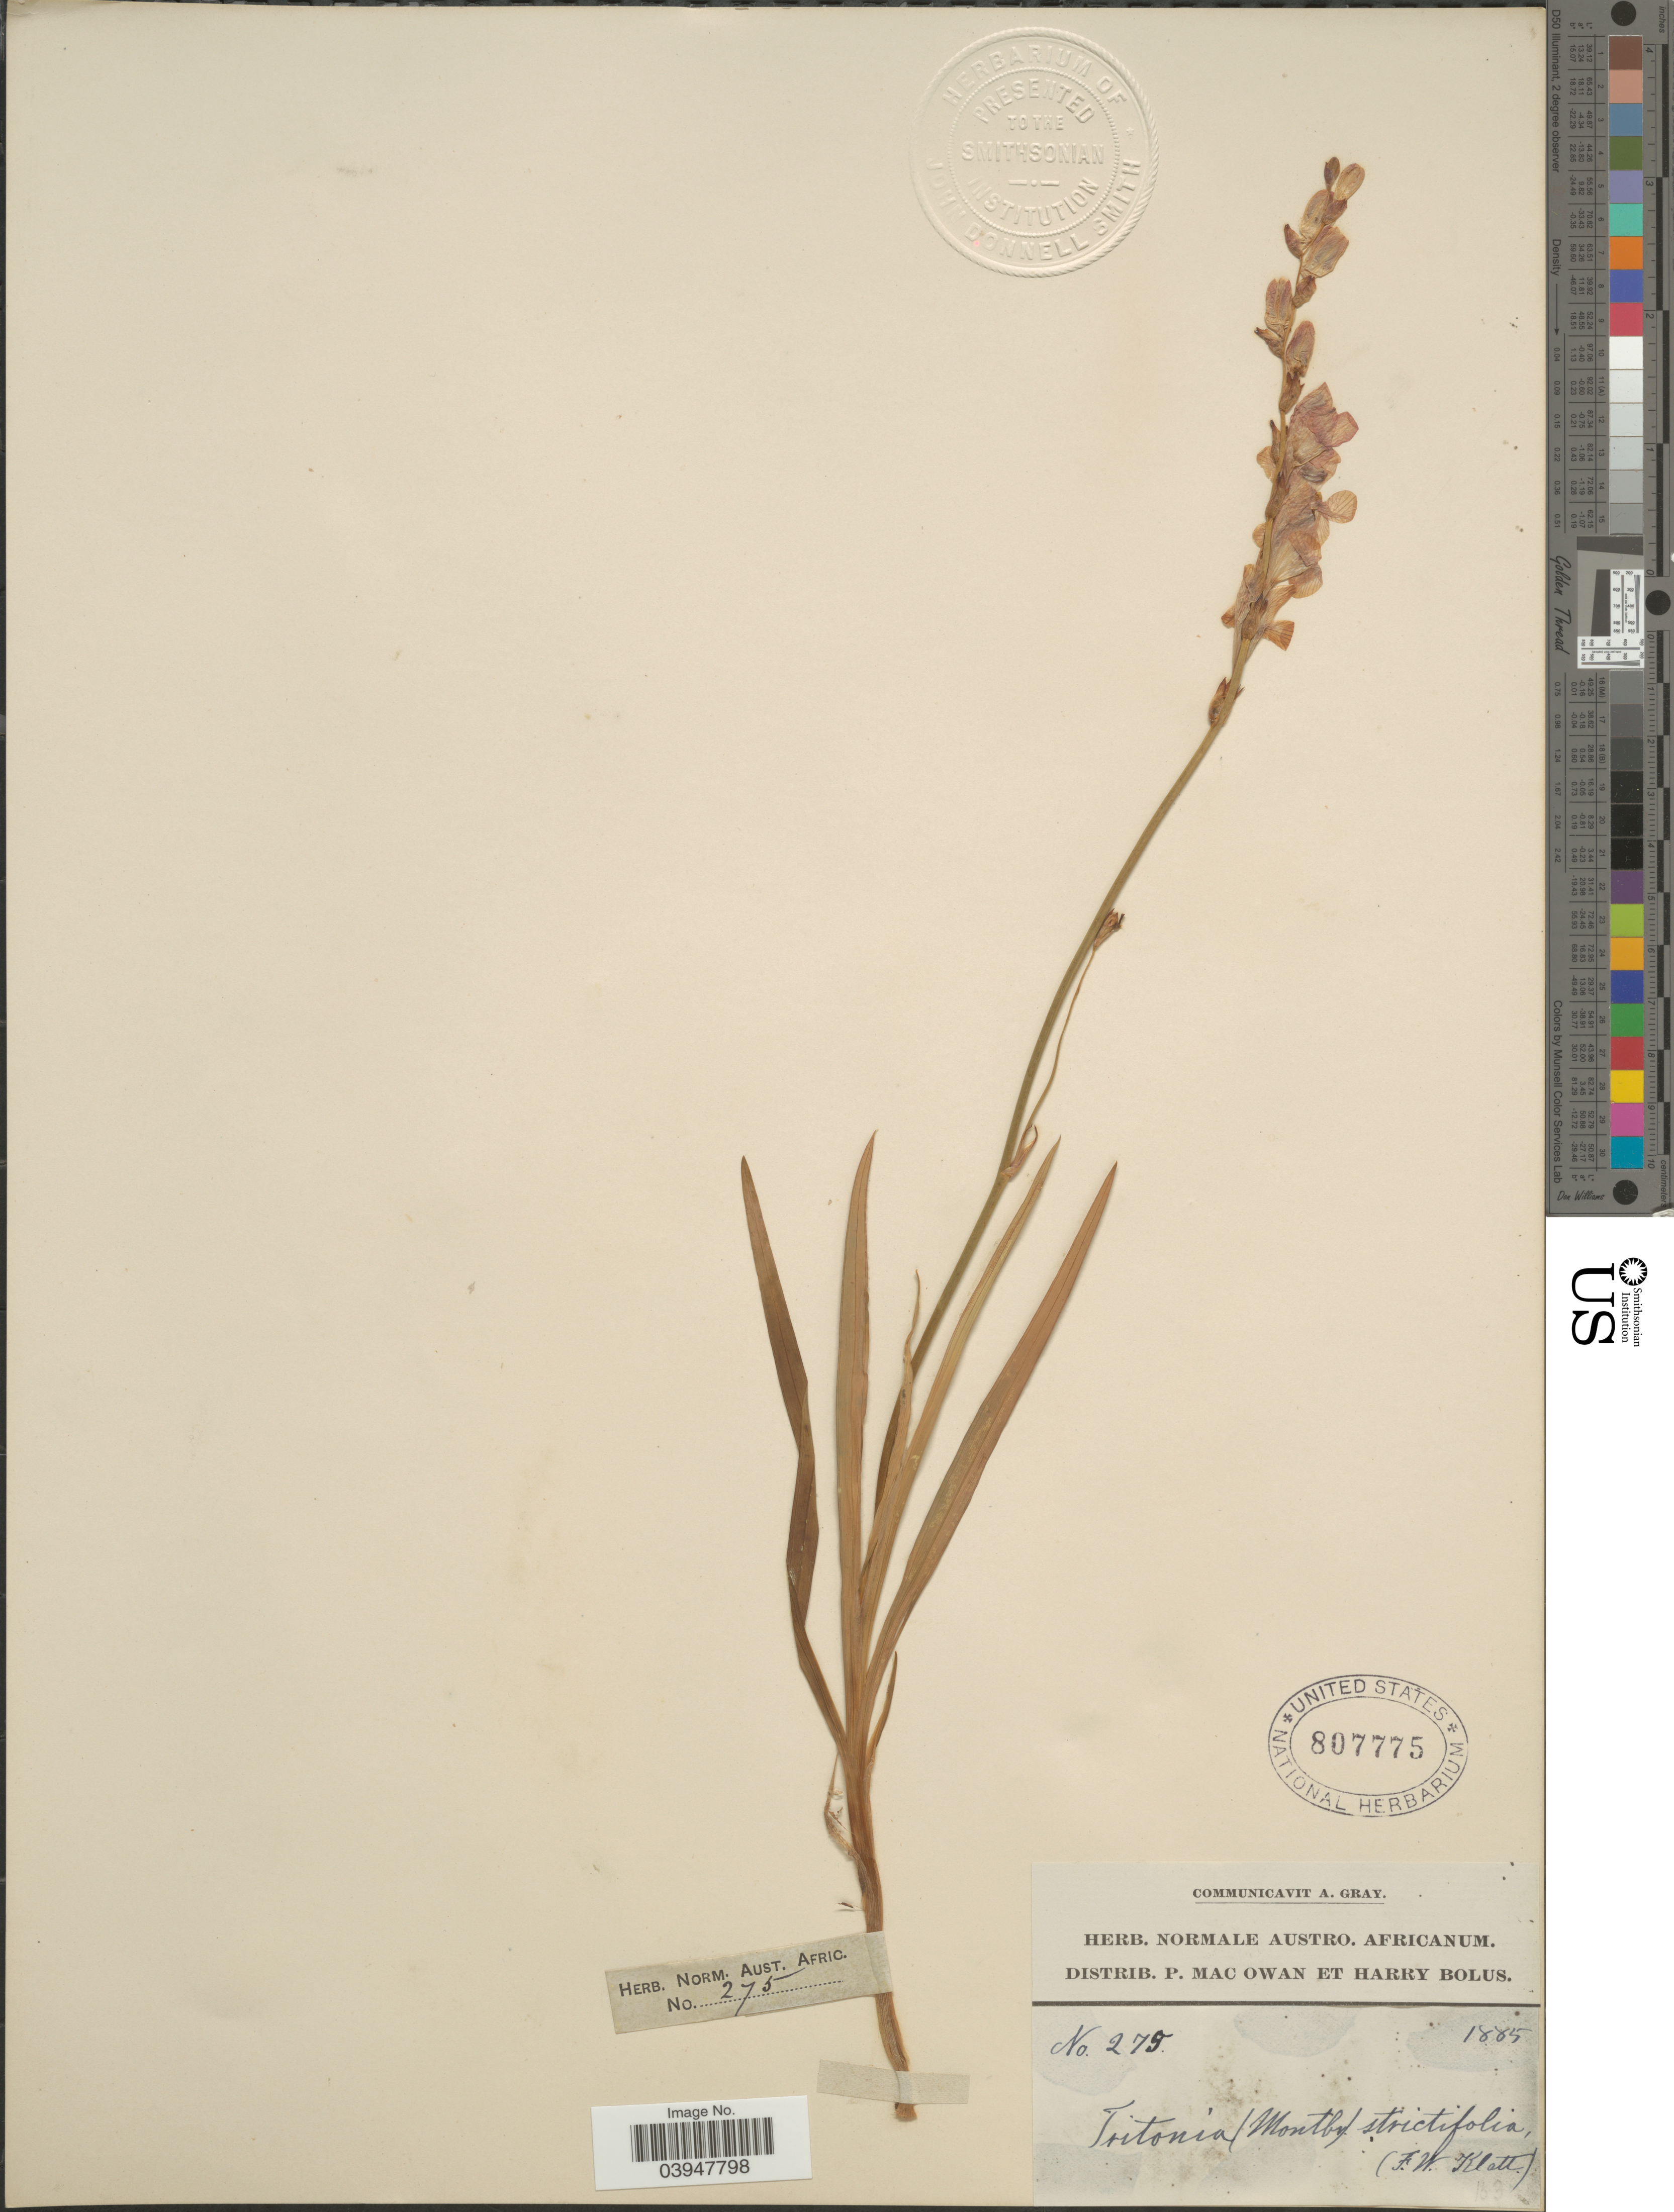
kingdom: Plantae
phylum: Tracheophyta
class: Liliopsida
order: Asparagales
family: Iridaceae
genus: Tritonia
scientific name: Tritonia strictiflora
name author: Klatt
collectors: P. MacOwan & H. Bolus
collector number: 275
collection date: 1885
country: South Africa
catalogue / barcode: US 807775